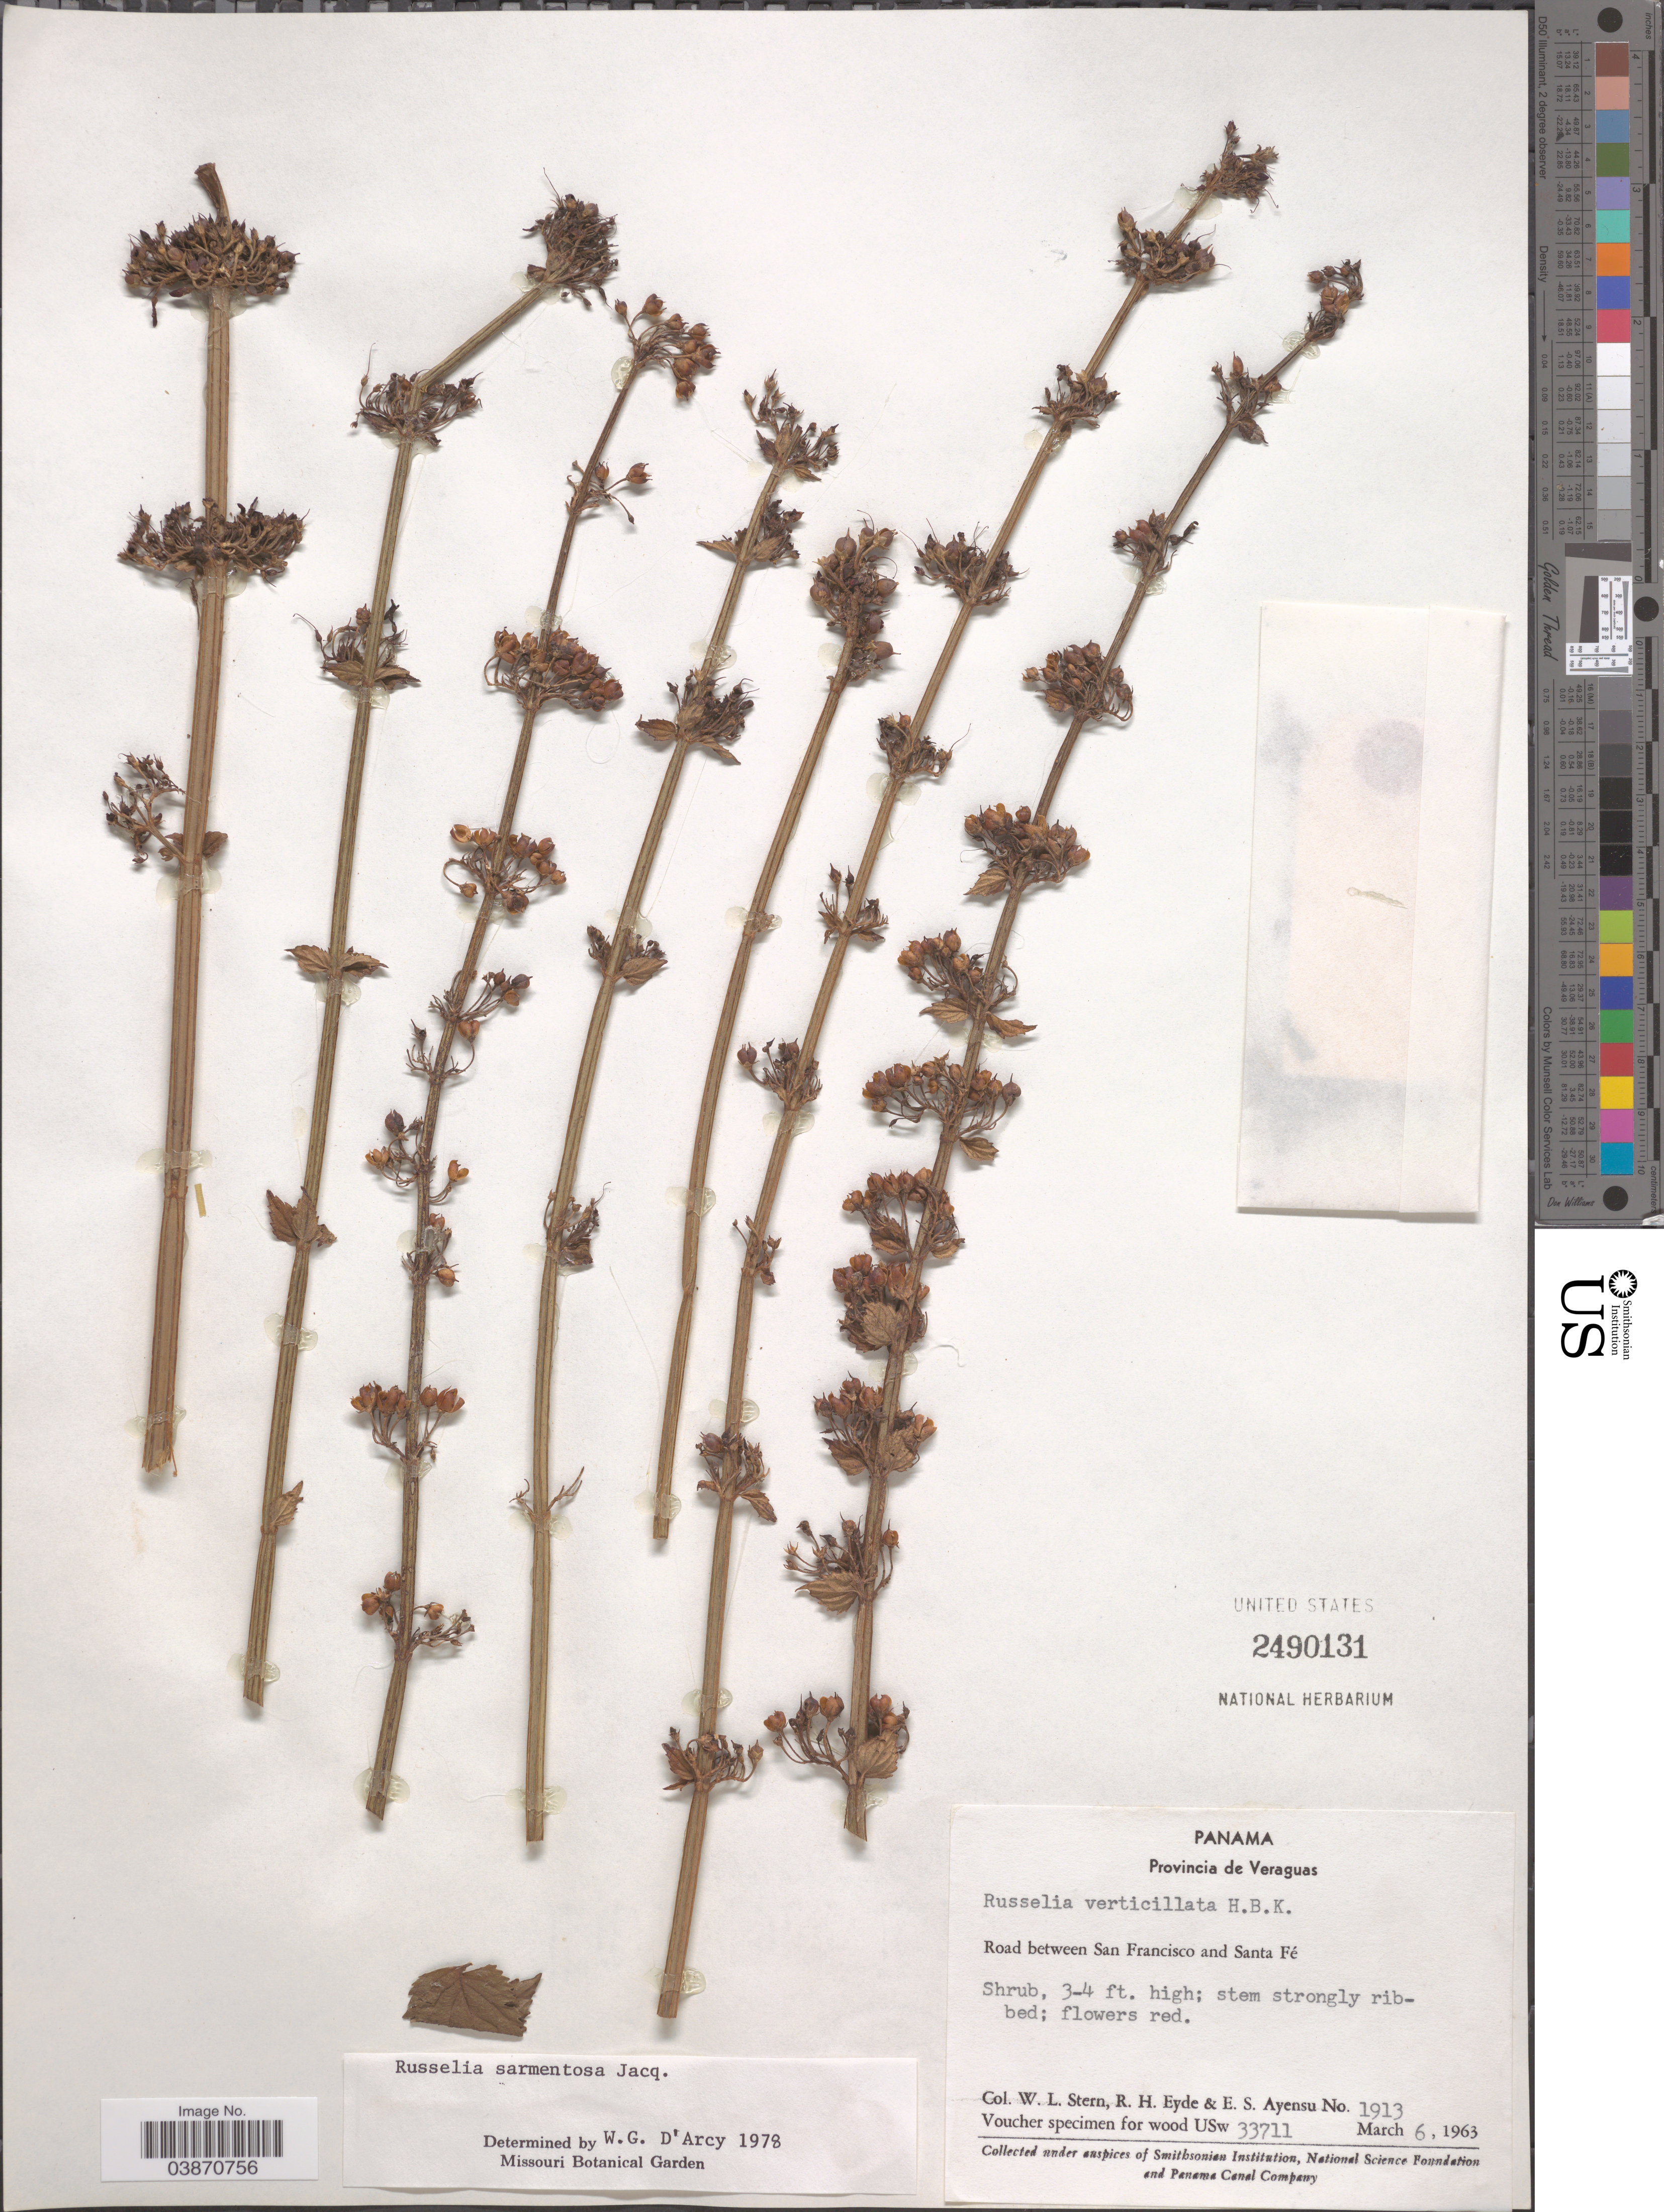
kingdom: Plantae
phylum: Tracheophyta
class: Magnoliopsida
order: Lamiales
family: Plantaginaceae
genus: Russelia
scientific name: Russelia sarmentosa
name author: Jacq.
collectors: W. L. Stern, R. H. Eyde & E. S. Ayensu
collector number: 1913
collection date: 1963-03-06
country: Panama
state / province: Veraguas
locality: Road between San Francisco and Santa Fé.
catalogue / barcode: US 2490131